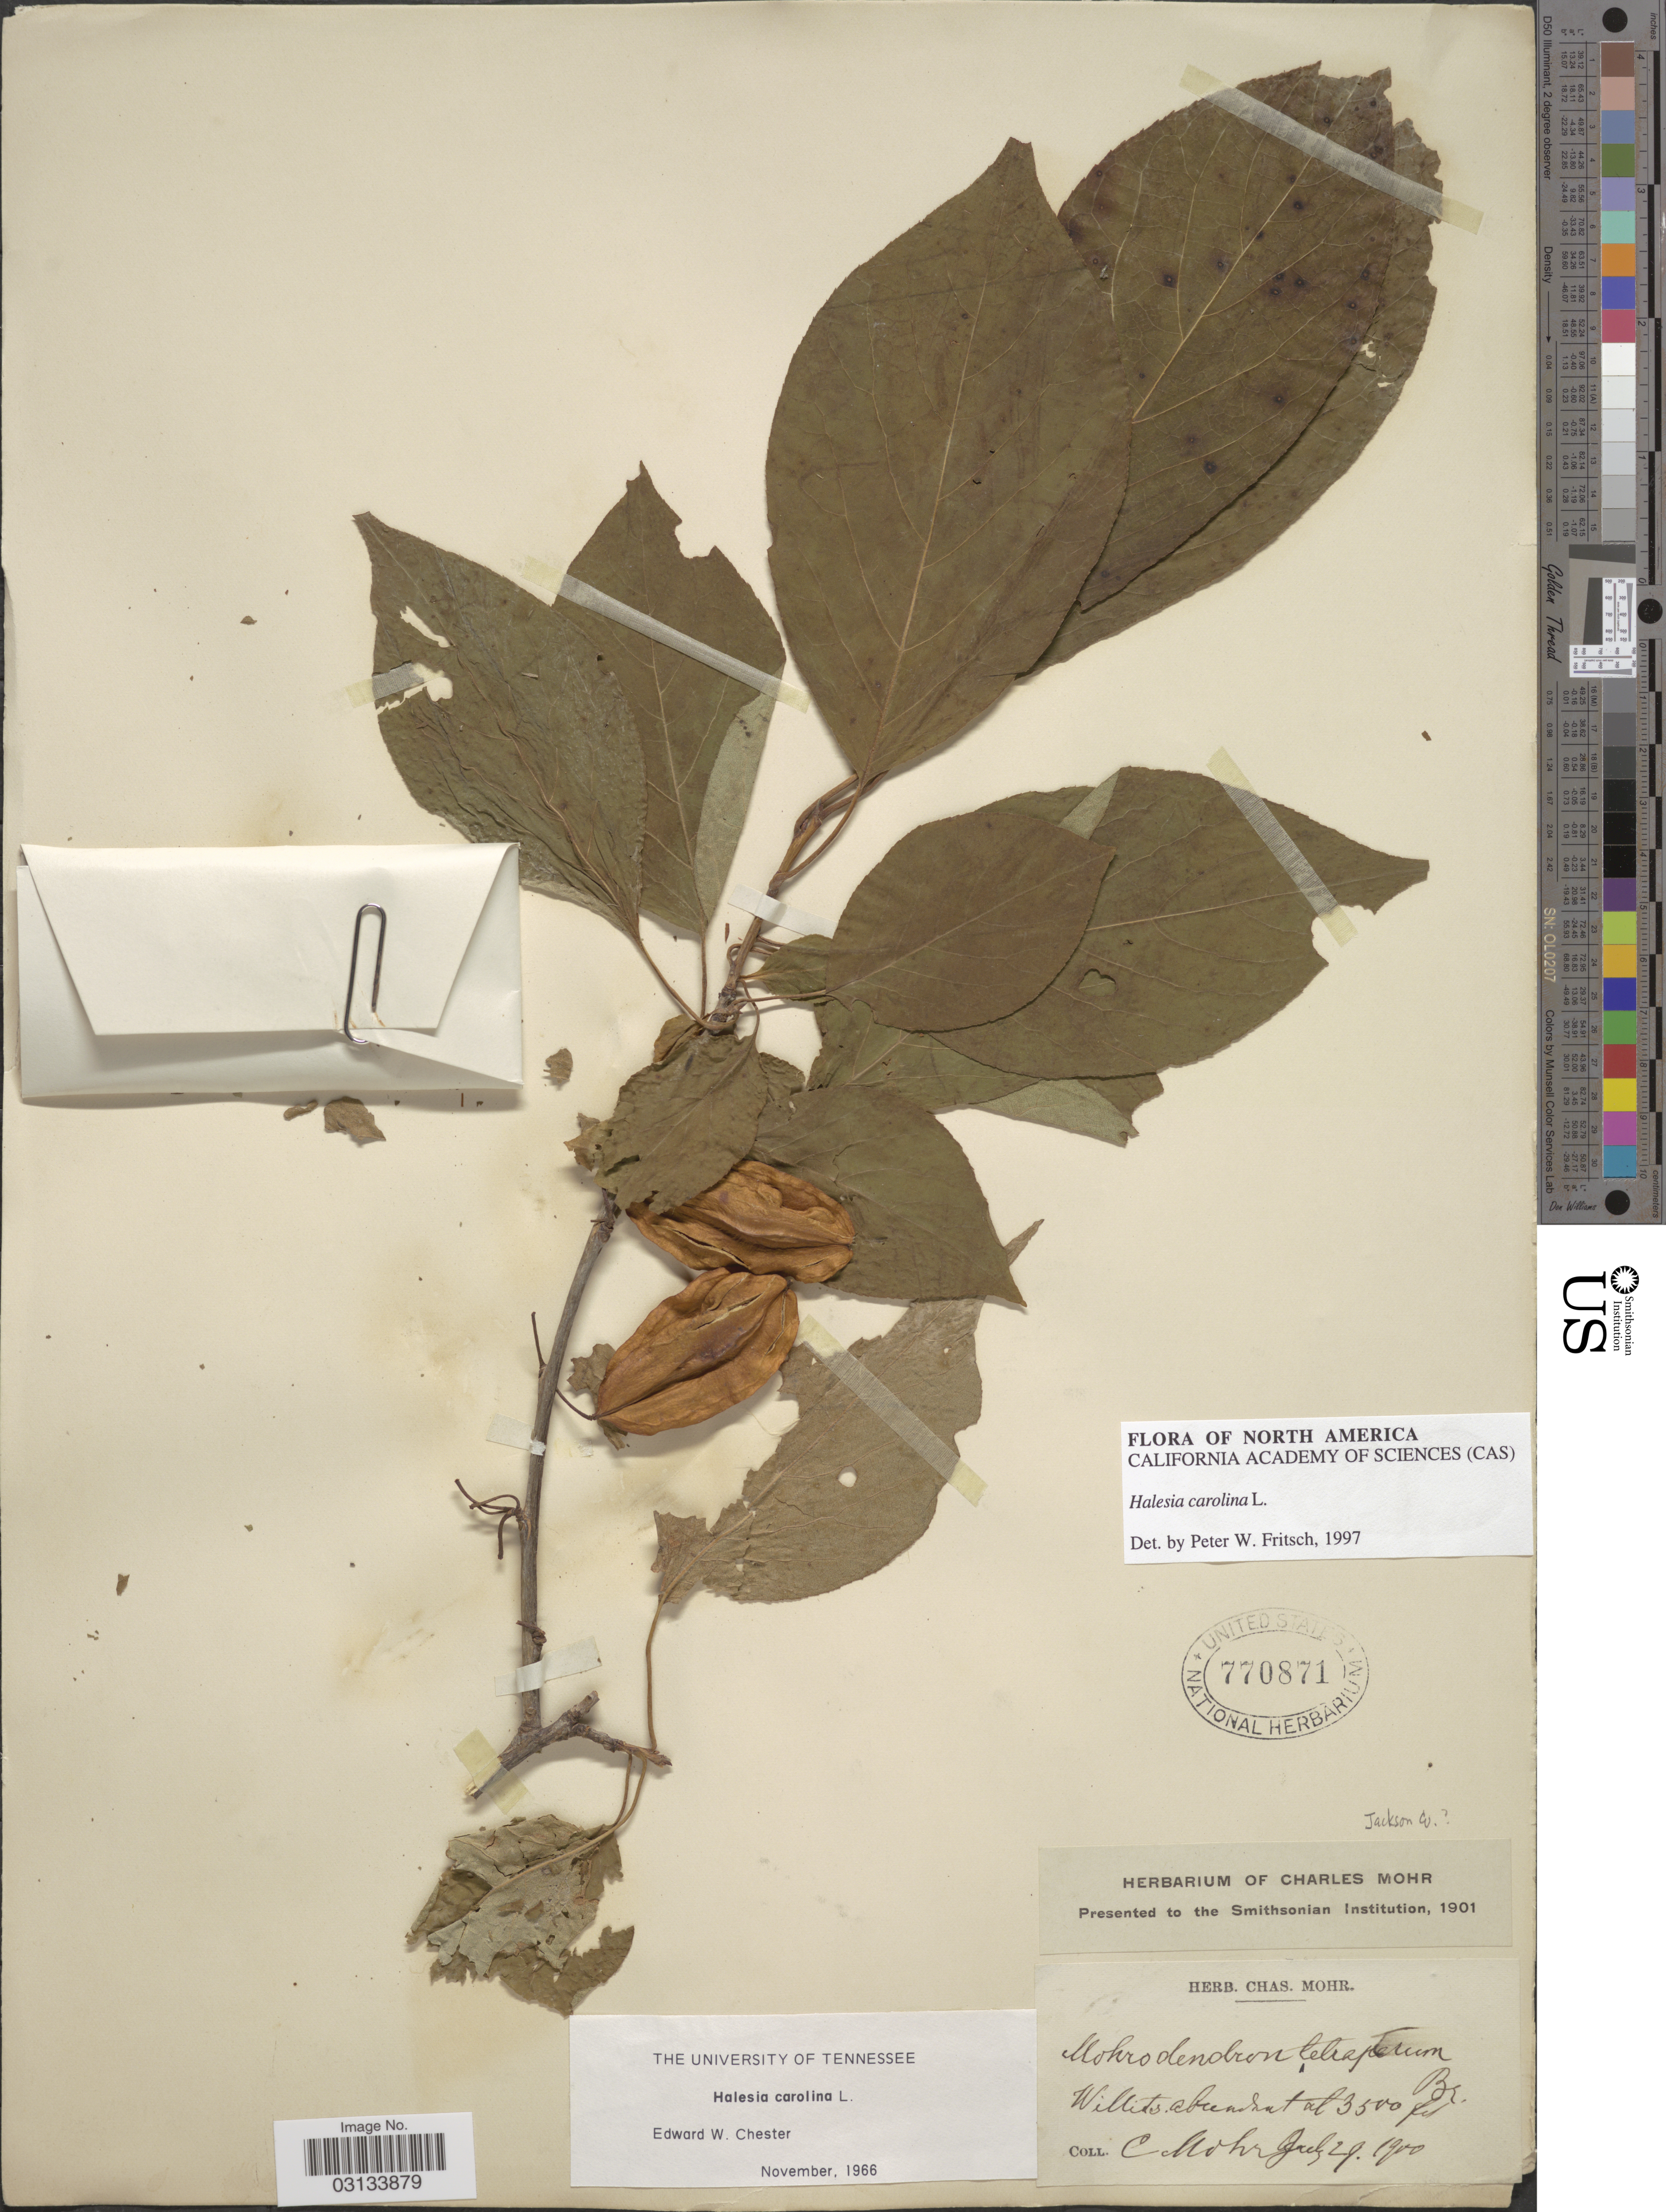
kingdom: Plantae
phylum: Tracheophyta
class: Magnoliopsida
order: Ericales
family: Styracaceae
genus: Halesia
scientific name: Halesia carolina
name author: L.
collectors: Mohr, C. T. (herbarium)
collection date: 1900-07-29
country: United States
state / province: Alabama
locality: Jackson Co. [unsure placement]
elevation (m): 1067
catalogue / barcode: US 770871